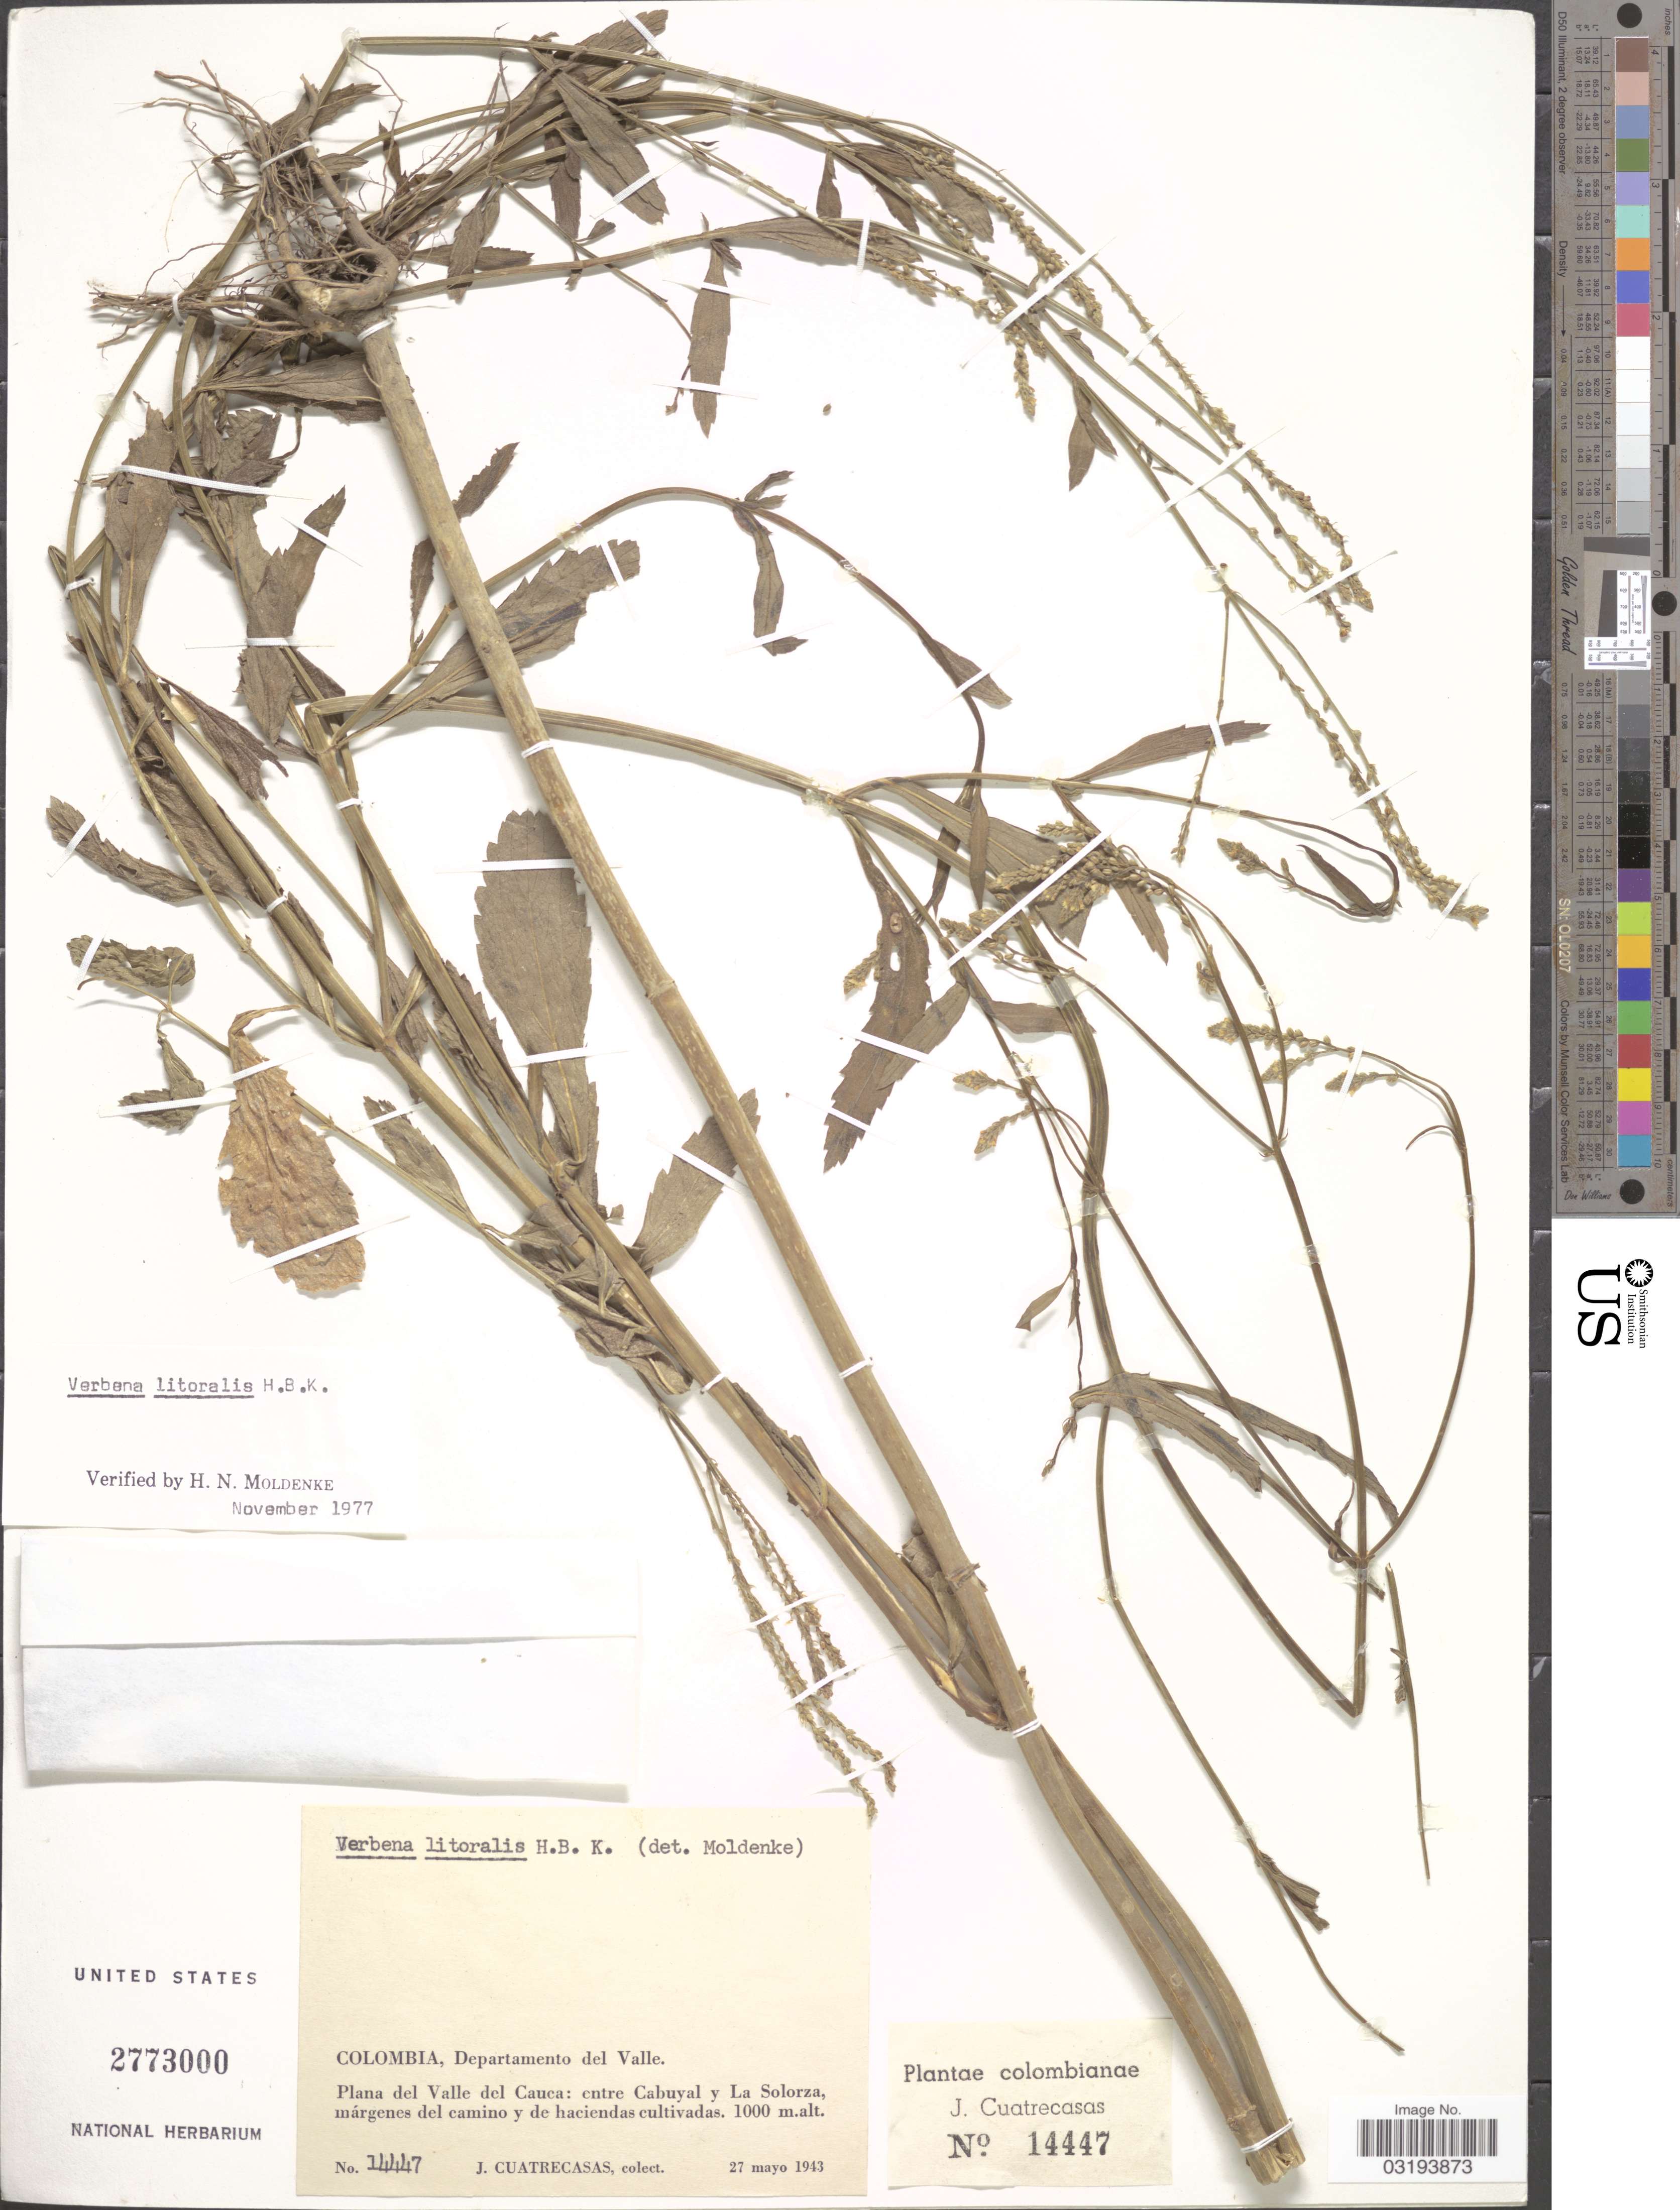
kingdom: Plantae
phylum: Tracheophyta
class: Magnoliopsida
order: Lamiales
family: Verbenaceae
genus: Verbena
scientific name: Verbena litoralis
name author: Kunth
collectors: J. Cuatrecasas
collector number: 14447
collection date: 1943-05-27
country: Colombia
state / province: Valle del Cauca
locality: Departamento del Valle. Plana del Valle del Cauca: entre Cabuyal y La Solorza, márgenes del camino y de haciendas cultivadas.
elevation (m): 1000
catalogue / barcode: US 2773000